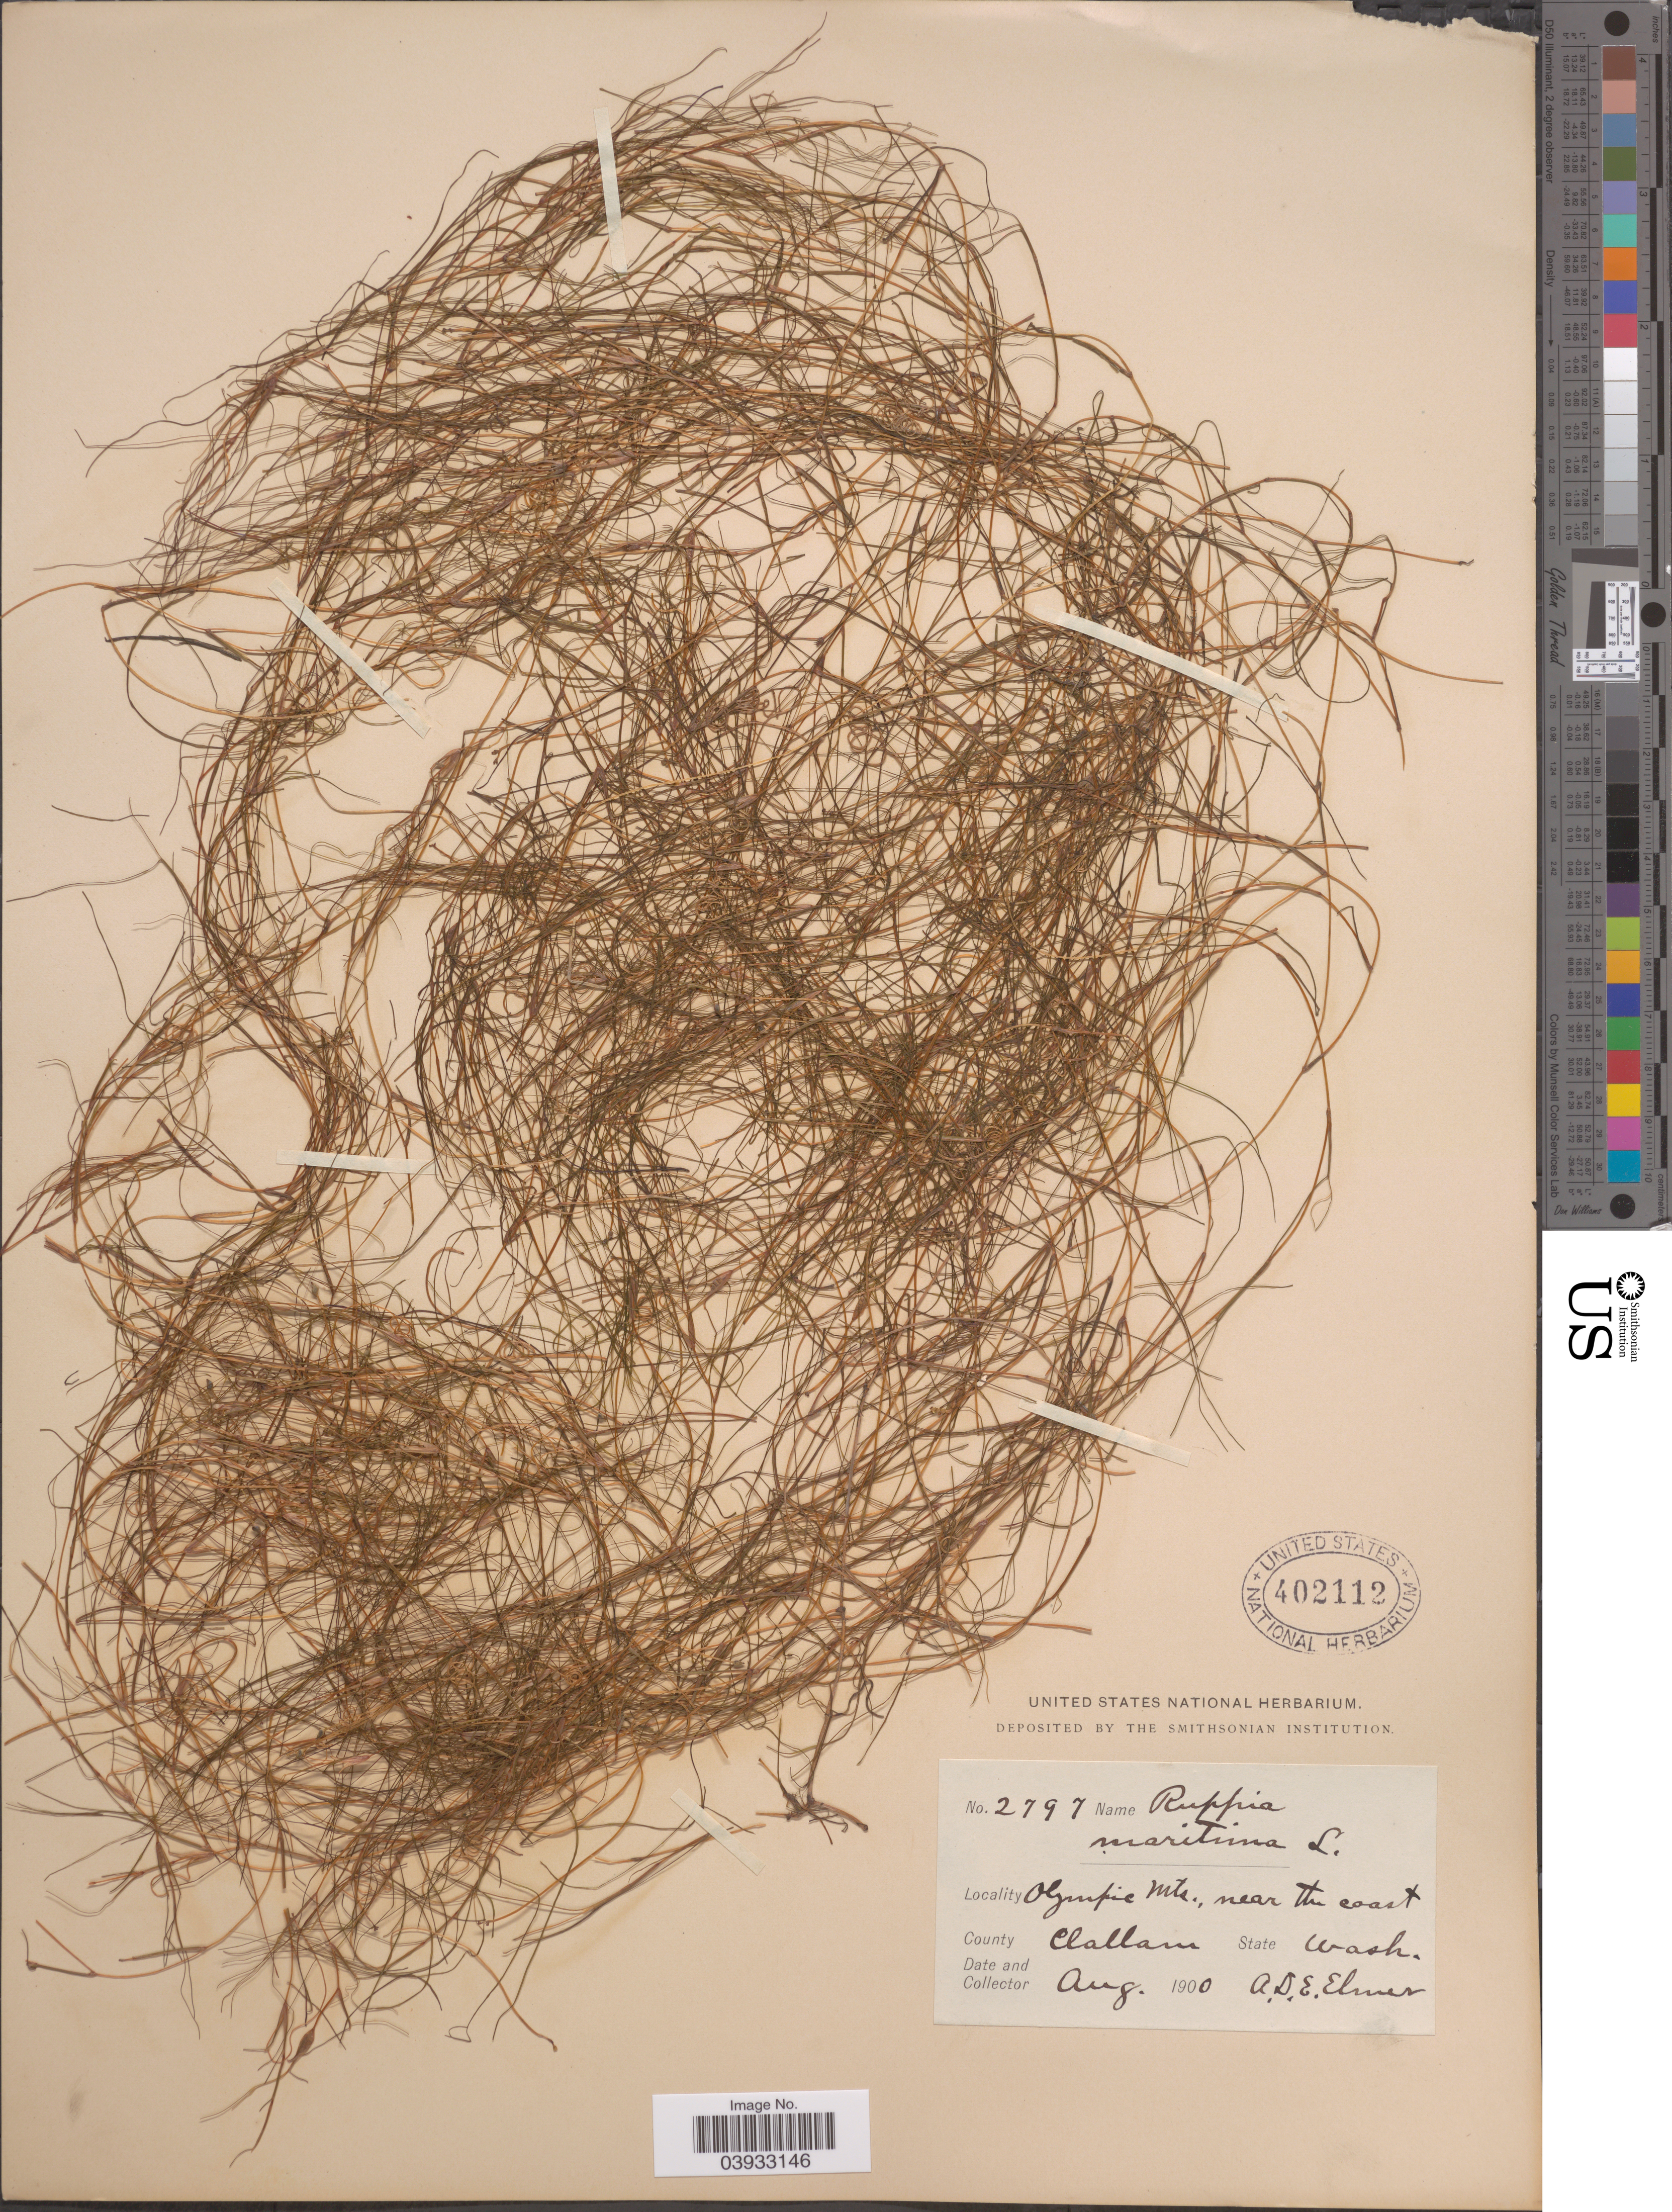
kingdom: Plantae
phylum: Tracheophyta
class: Liliopsida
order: Alismatales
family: Ruppiaceae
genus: Ruppia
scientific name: Ruppia maritima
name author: L.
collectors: A. D. E. Elmer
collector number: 2797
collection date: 1900-08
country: United States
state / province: Washington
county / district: Clallam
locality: Olympic Mts., near the east. County Clallam.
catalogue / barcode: US 402112